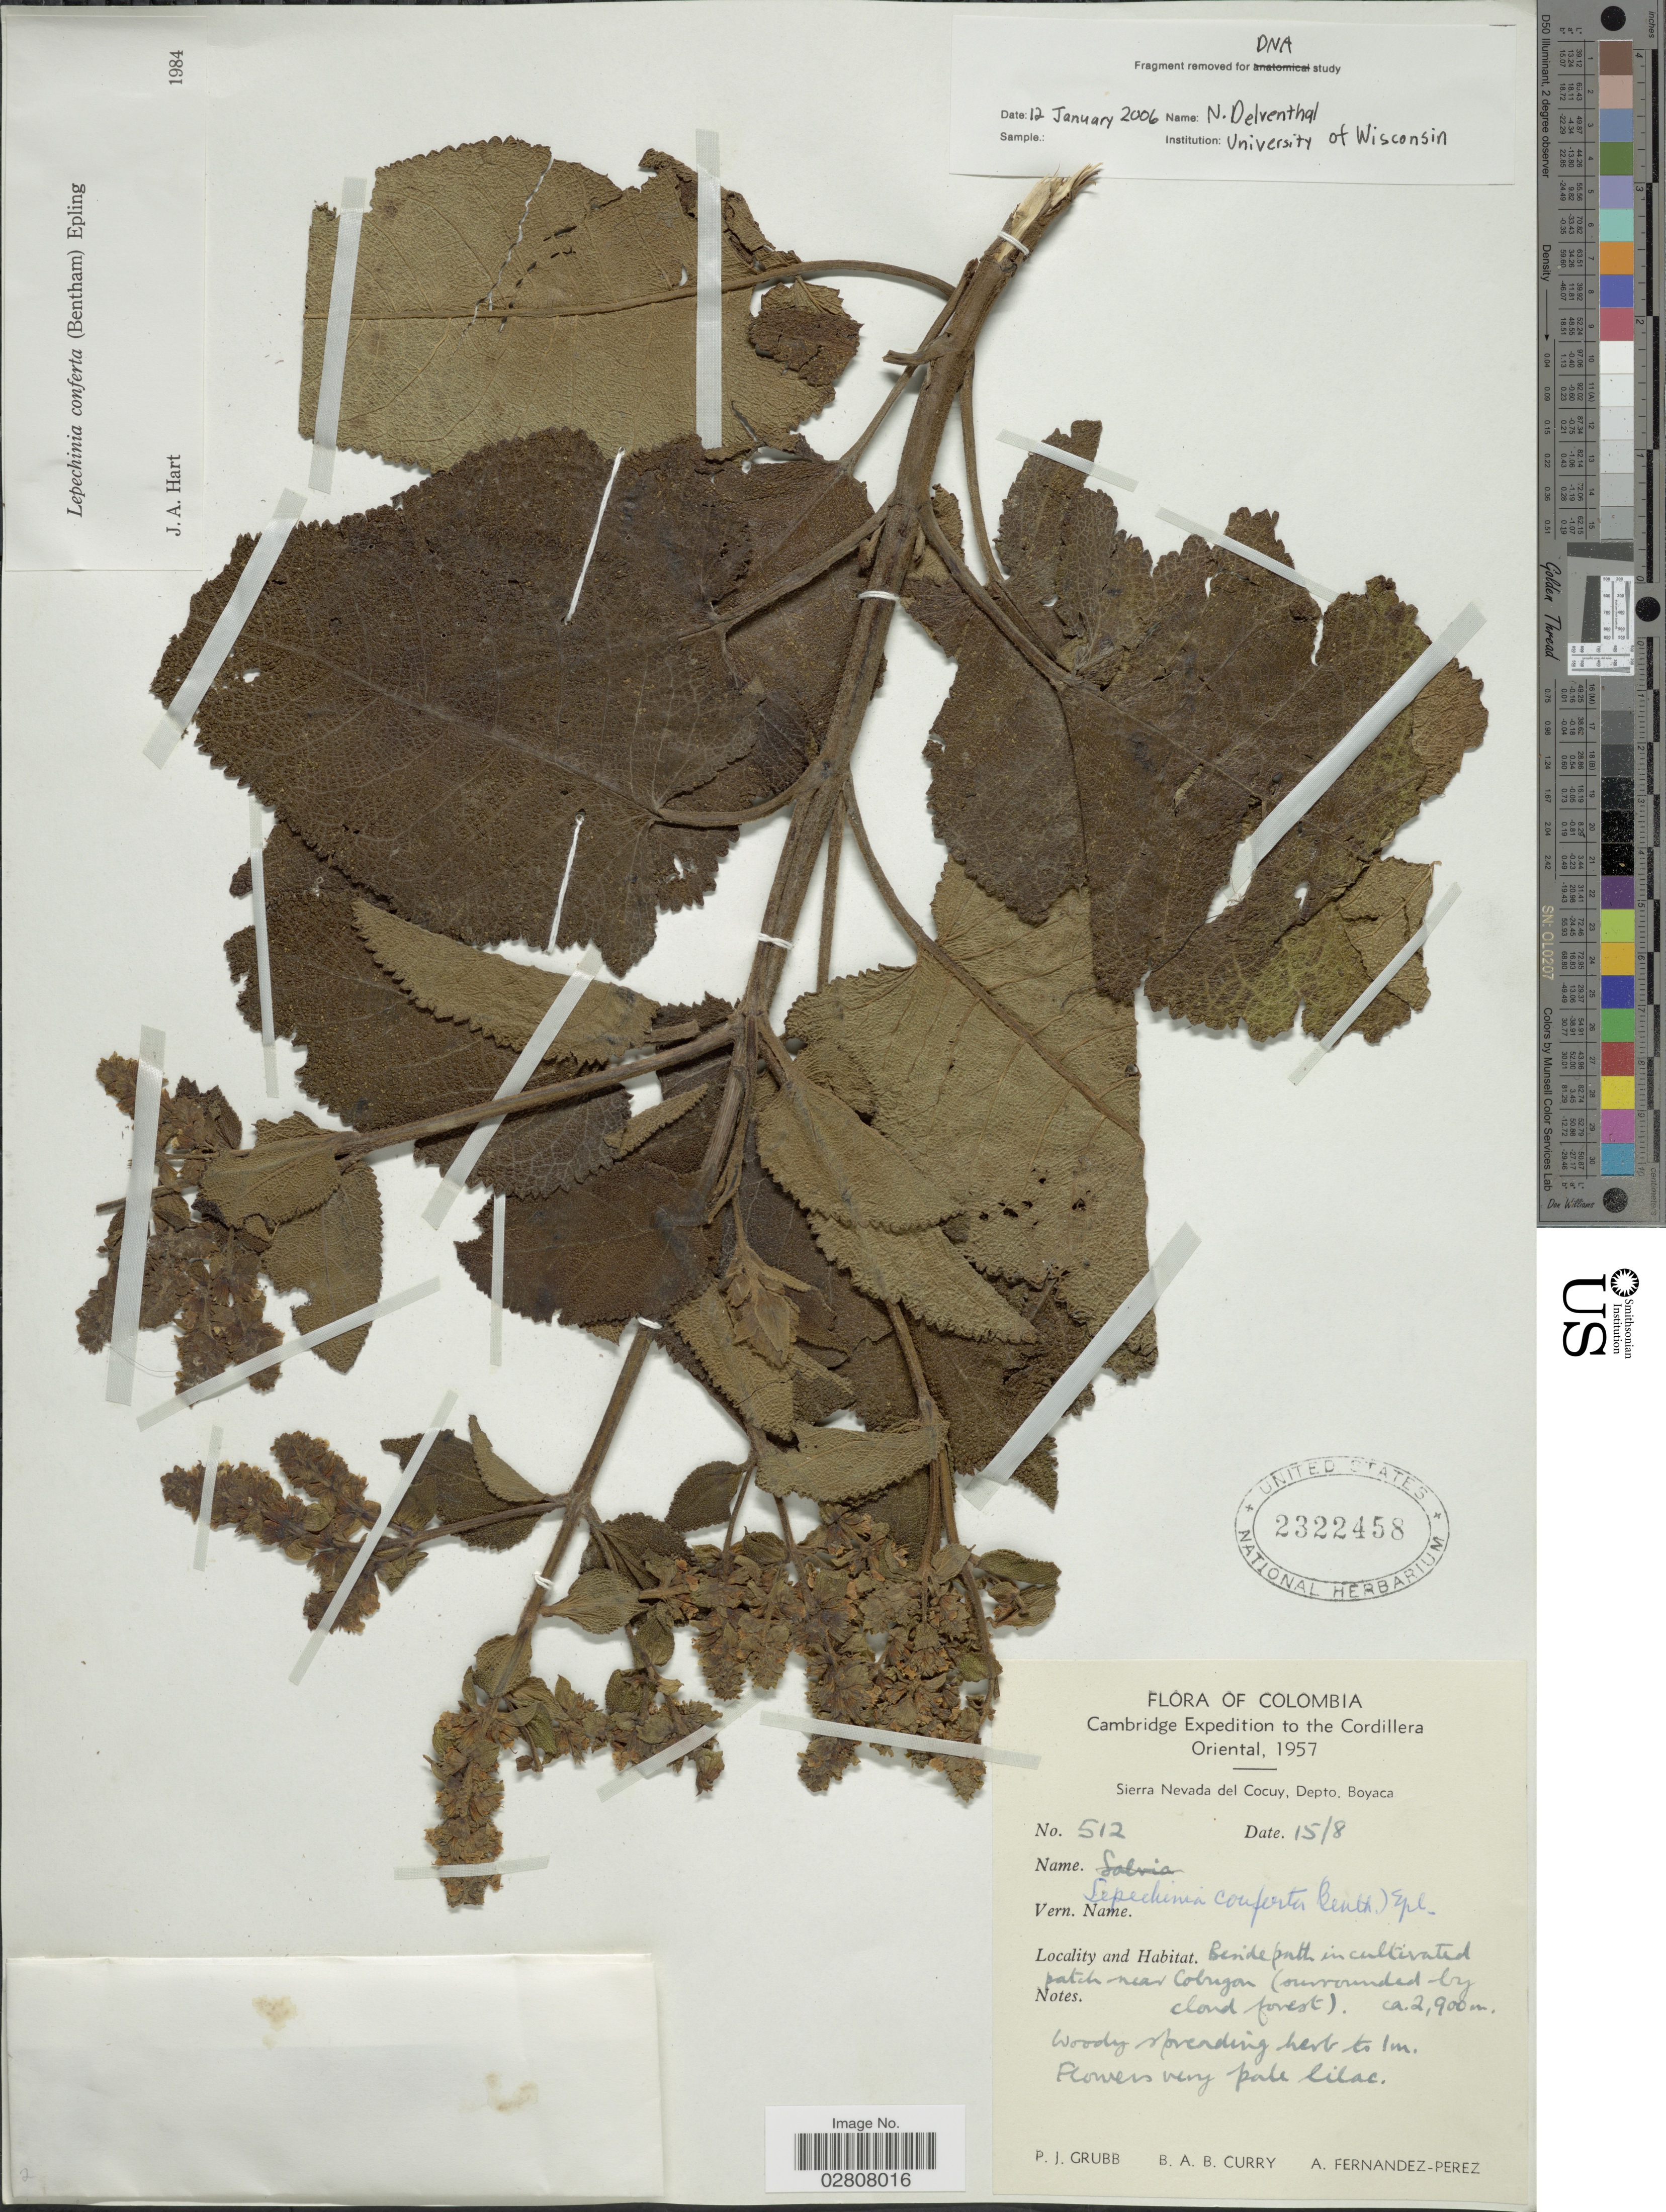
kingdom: Plantae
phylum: Tracheophyta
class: Magnoliopsida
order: Lamiales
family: Lamiaceae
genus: Lepechinia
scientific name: Lepechinia bullata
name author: (Kunth) Epling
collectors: P. J. Grubb, B. A. B. Curry & A. Fernández-Pérez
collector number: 512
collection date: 1957-08-15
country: Colombia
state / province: Boyacá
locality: Cordillera Oriental. Sierra Nevada del Cocuy, Depto. Boyaca. Beside path in cultivated patch near Cobugon (surrounded by cloud forest).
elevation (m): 2900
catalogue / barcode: US 2322458